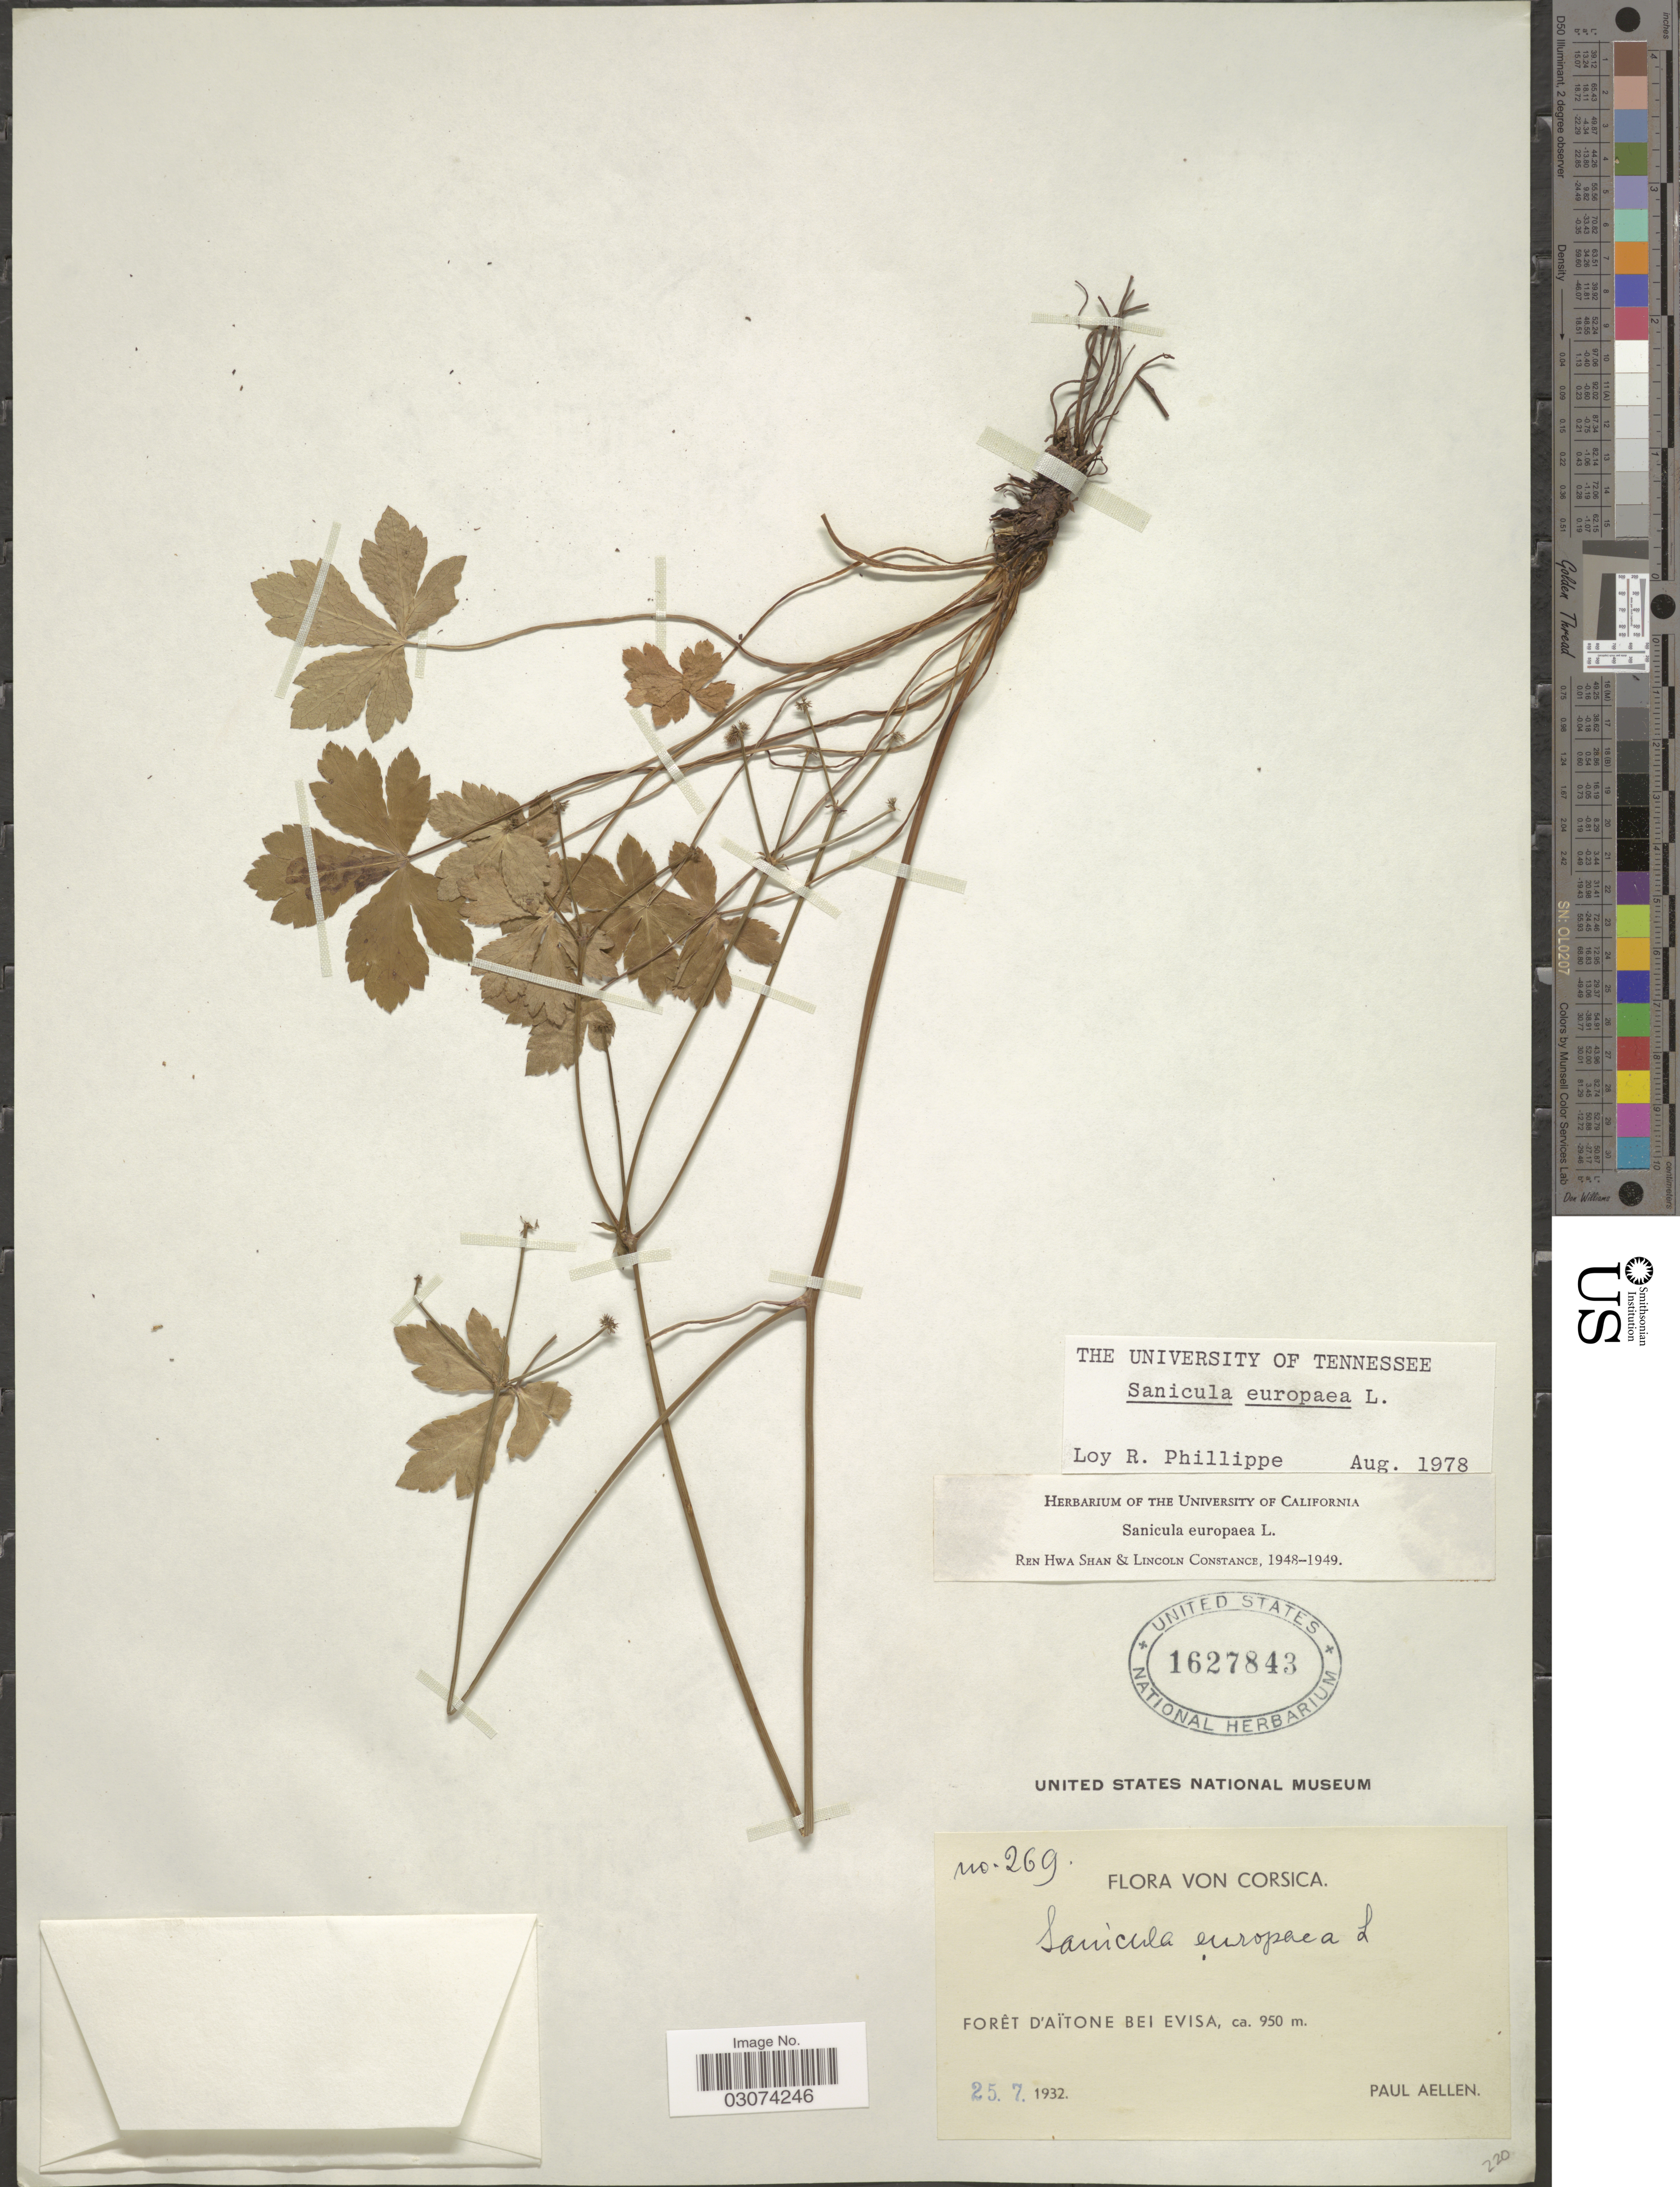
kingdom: Plantae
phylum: Tracheophyta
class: Magnoliopsida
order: Apiales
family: Apiaceae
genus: Sanicula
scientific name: Sanicula europaea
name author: L.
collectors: P. Aellen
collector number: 269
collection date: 1932-07-25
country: France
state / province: Corsica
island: Corse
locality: Forêt d'aïtone bei Evisa.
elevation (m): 950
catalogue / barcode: US 1627843